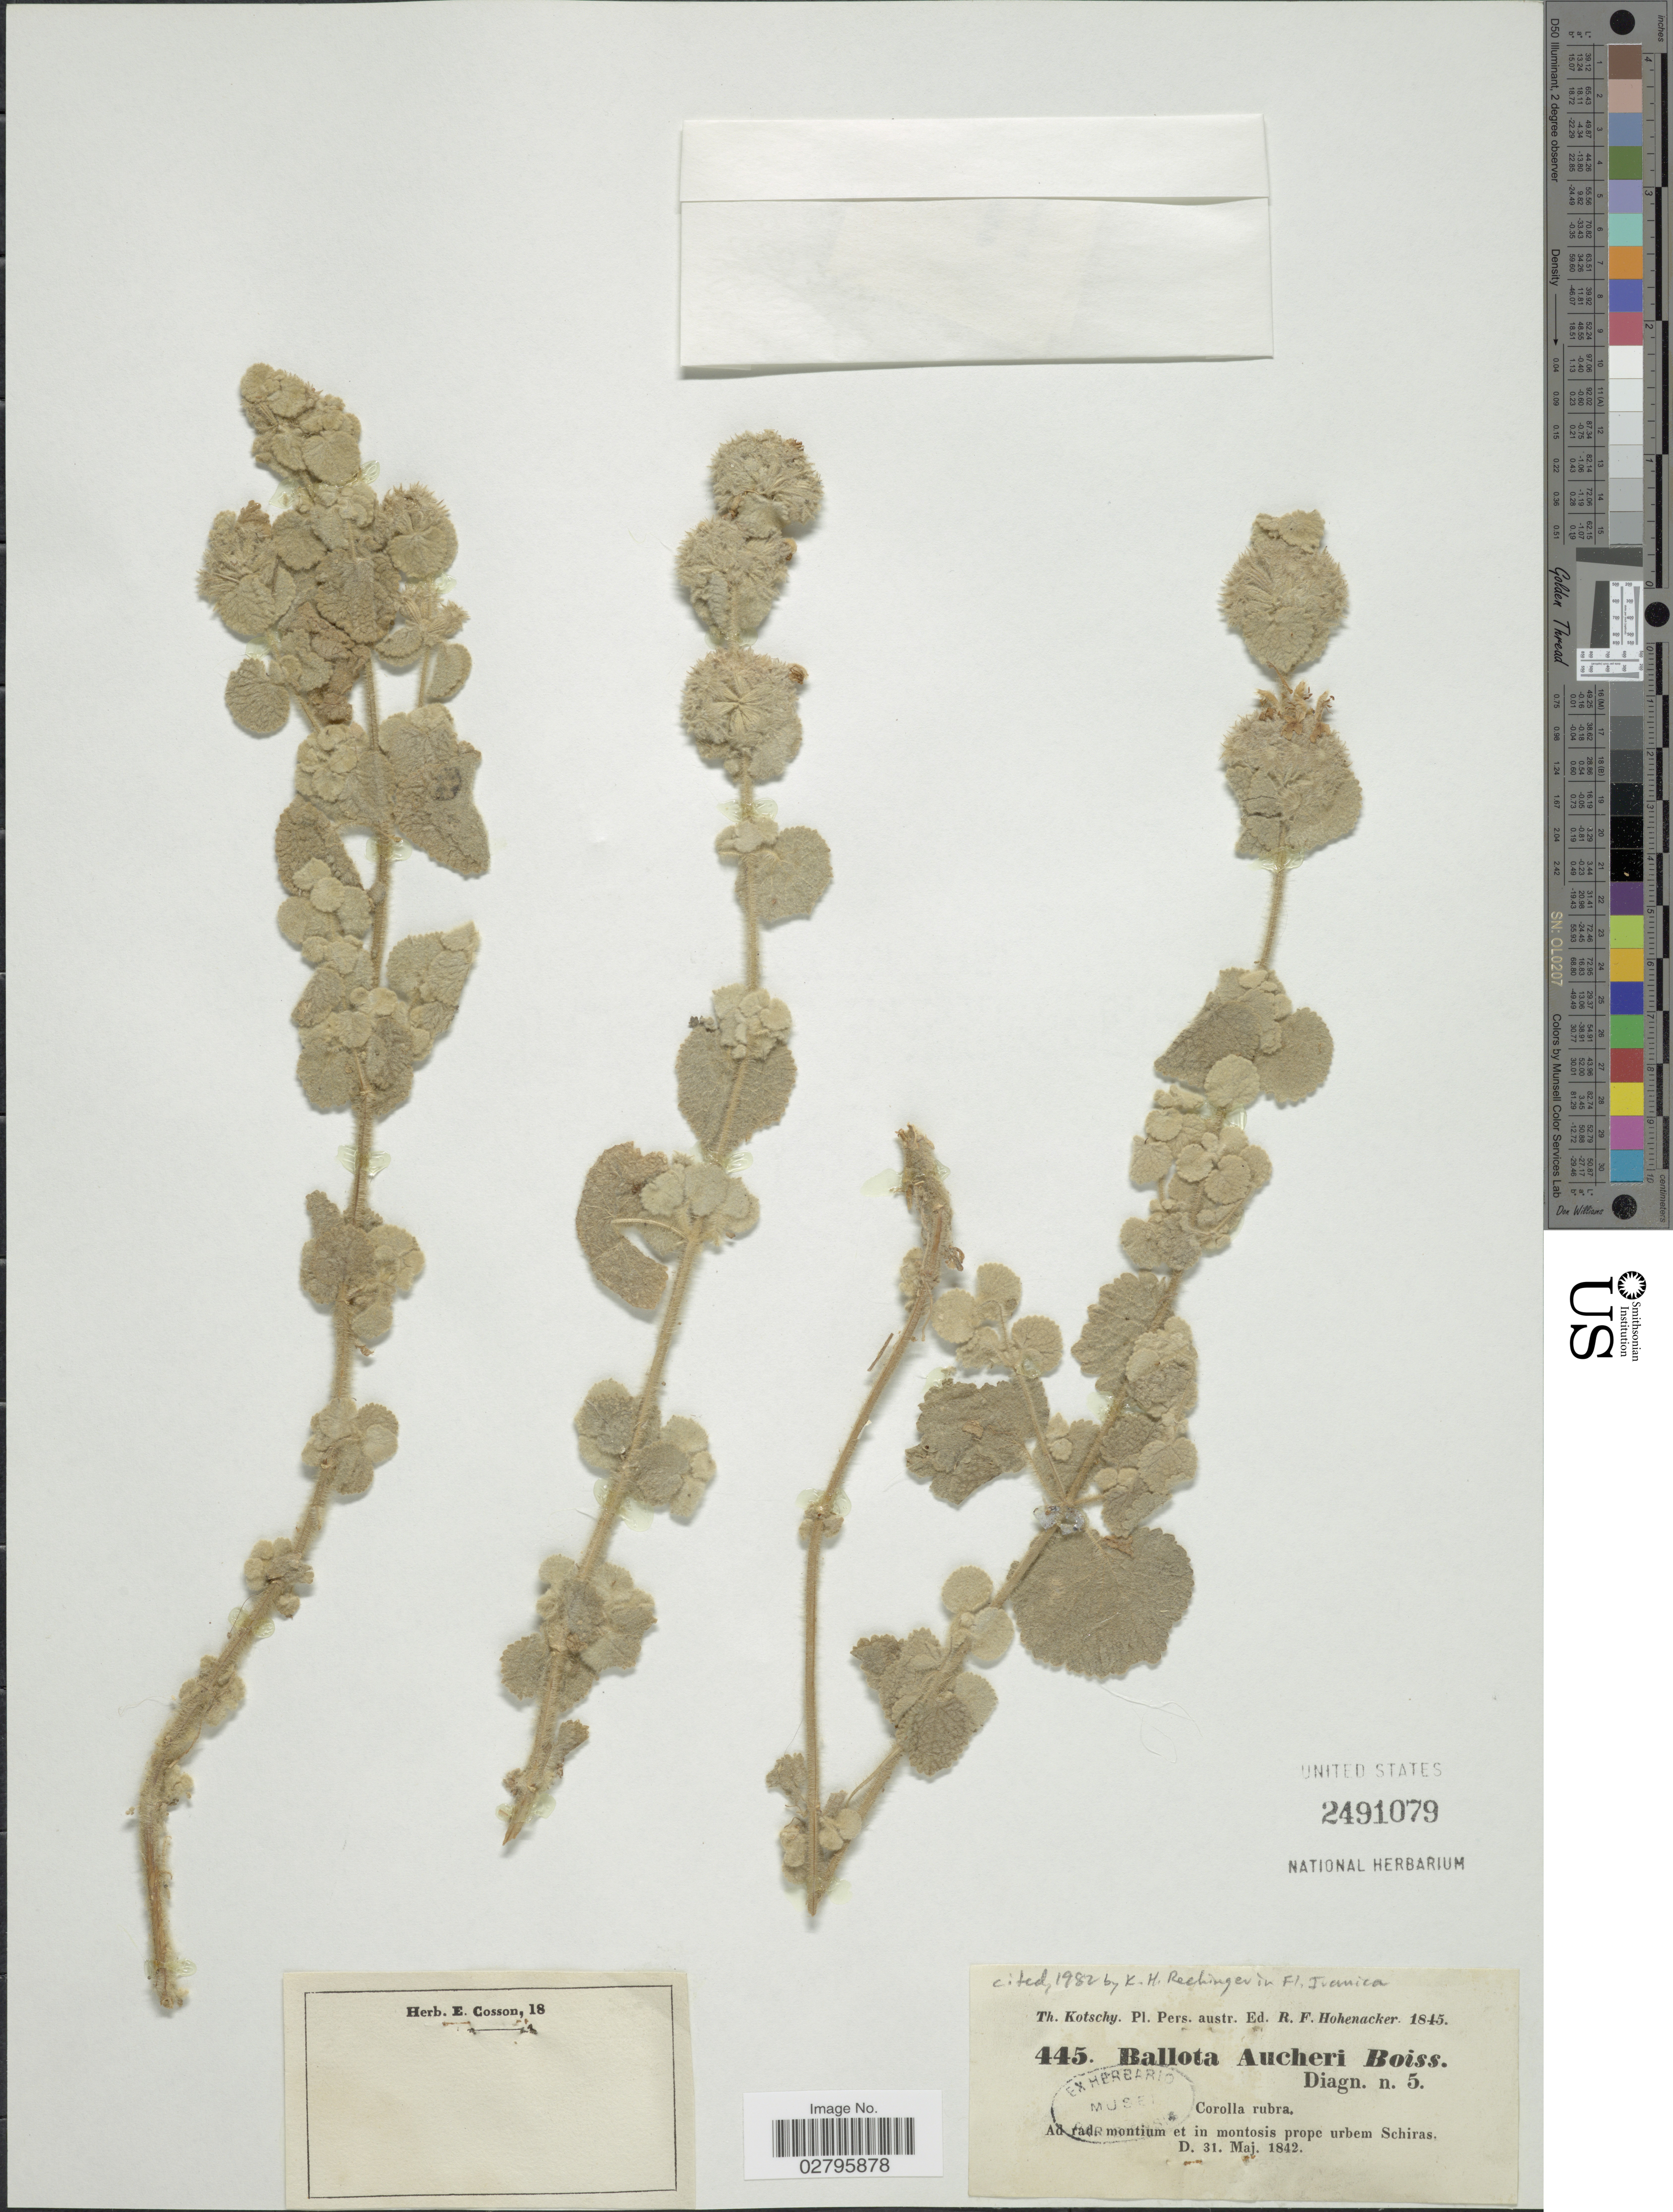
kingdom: Plantae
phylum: Tracheophyta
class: Magnoliopsida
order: Lamiales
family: Lamiaceae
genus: Ballota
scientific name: Ballota aucheri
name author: Boiss.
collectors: K. G. Kotschy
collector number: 445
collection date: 1842-05-31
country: Iran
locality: Ad rad. montium et in montosis prope urbem Schiras.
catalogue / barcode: US 2491079